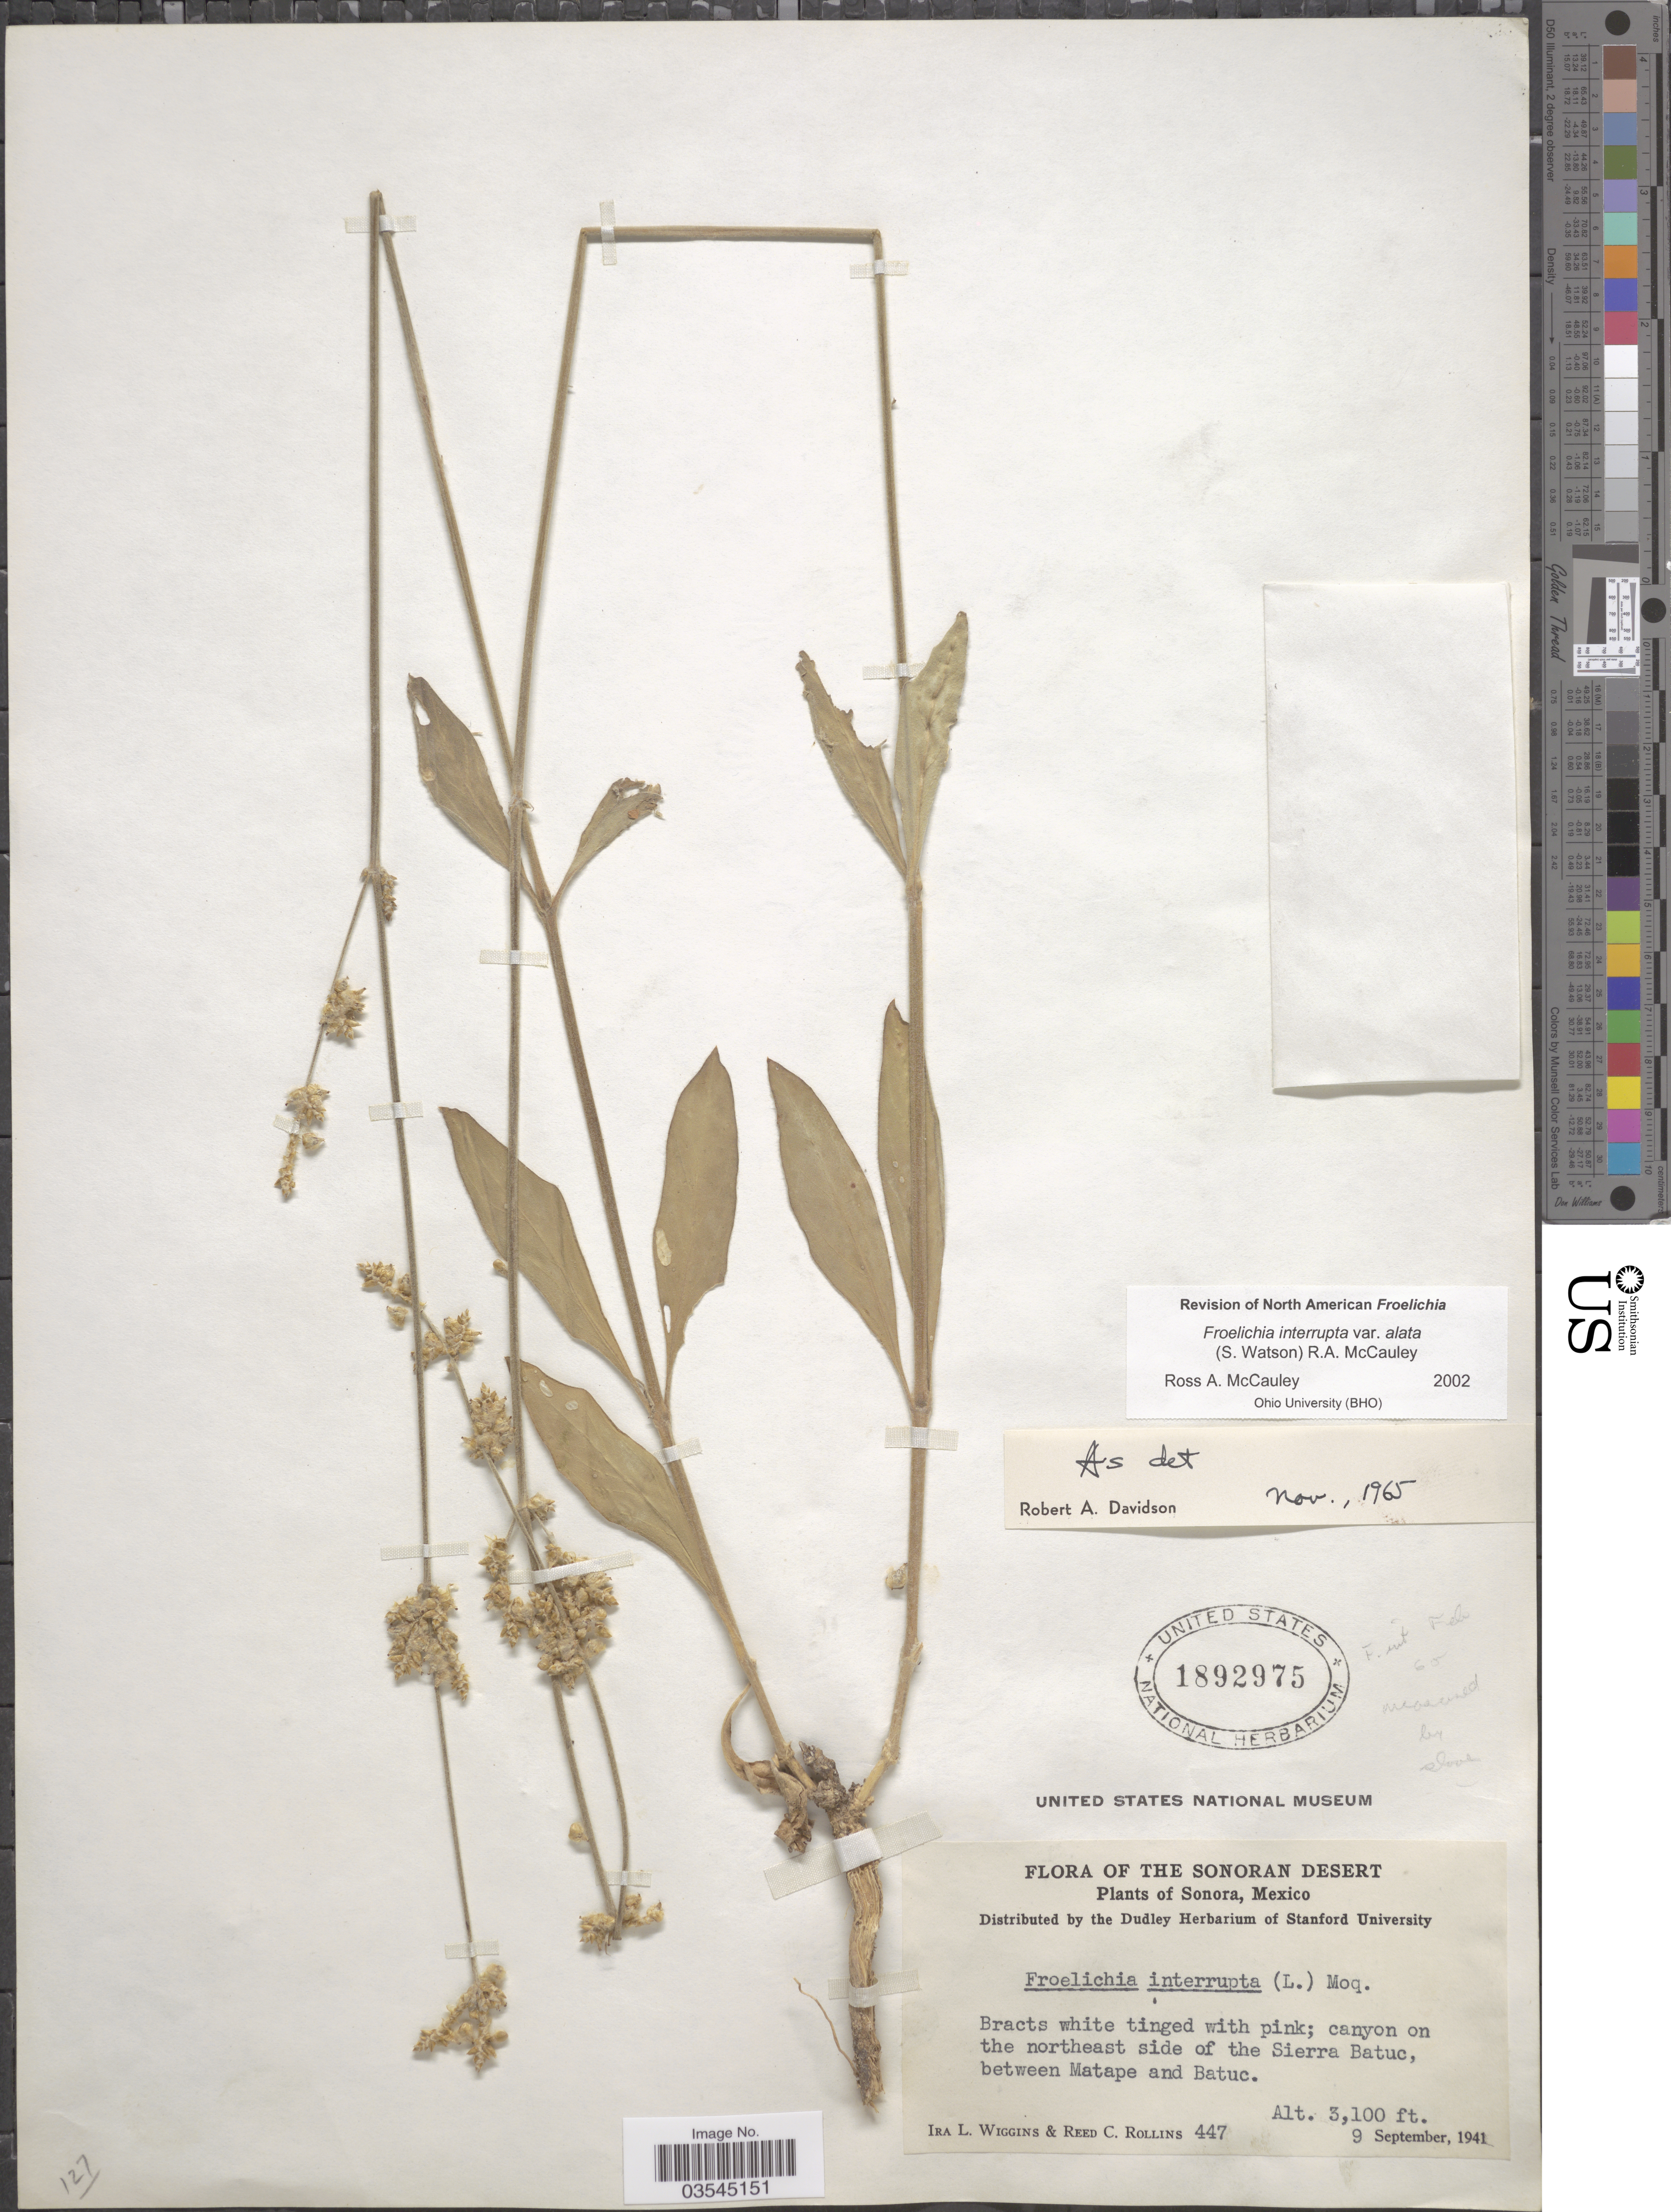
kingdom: Plantae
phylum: Tracheophyta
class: Magnoliopsida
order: Caryophyllales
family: Amaranthaceae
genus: Froelichia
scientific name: Froelichia interrupta var. alata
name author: (S. Watson) R.A. McCauley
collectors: I. L. Wiggins & R. C. Rollins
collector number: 447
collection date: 1941-09-09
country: Mexico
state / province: Sonora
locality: Sonoran Desert. canyon on the northeast side of the Sierra Batuc, between Matape and Batuc.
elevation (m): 945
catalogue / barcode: US 1892975